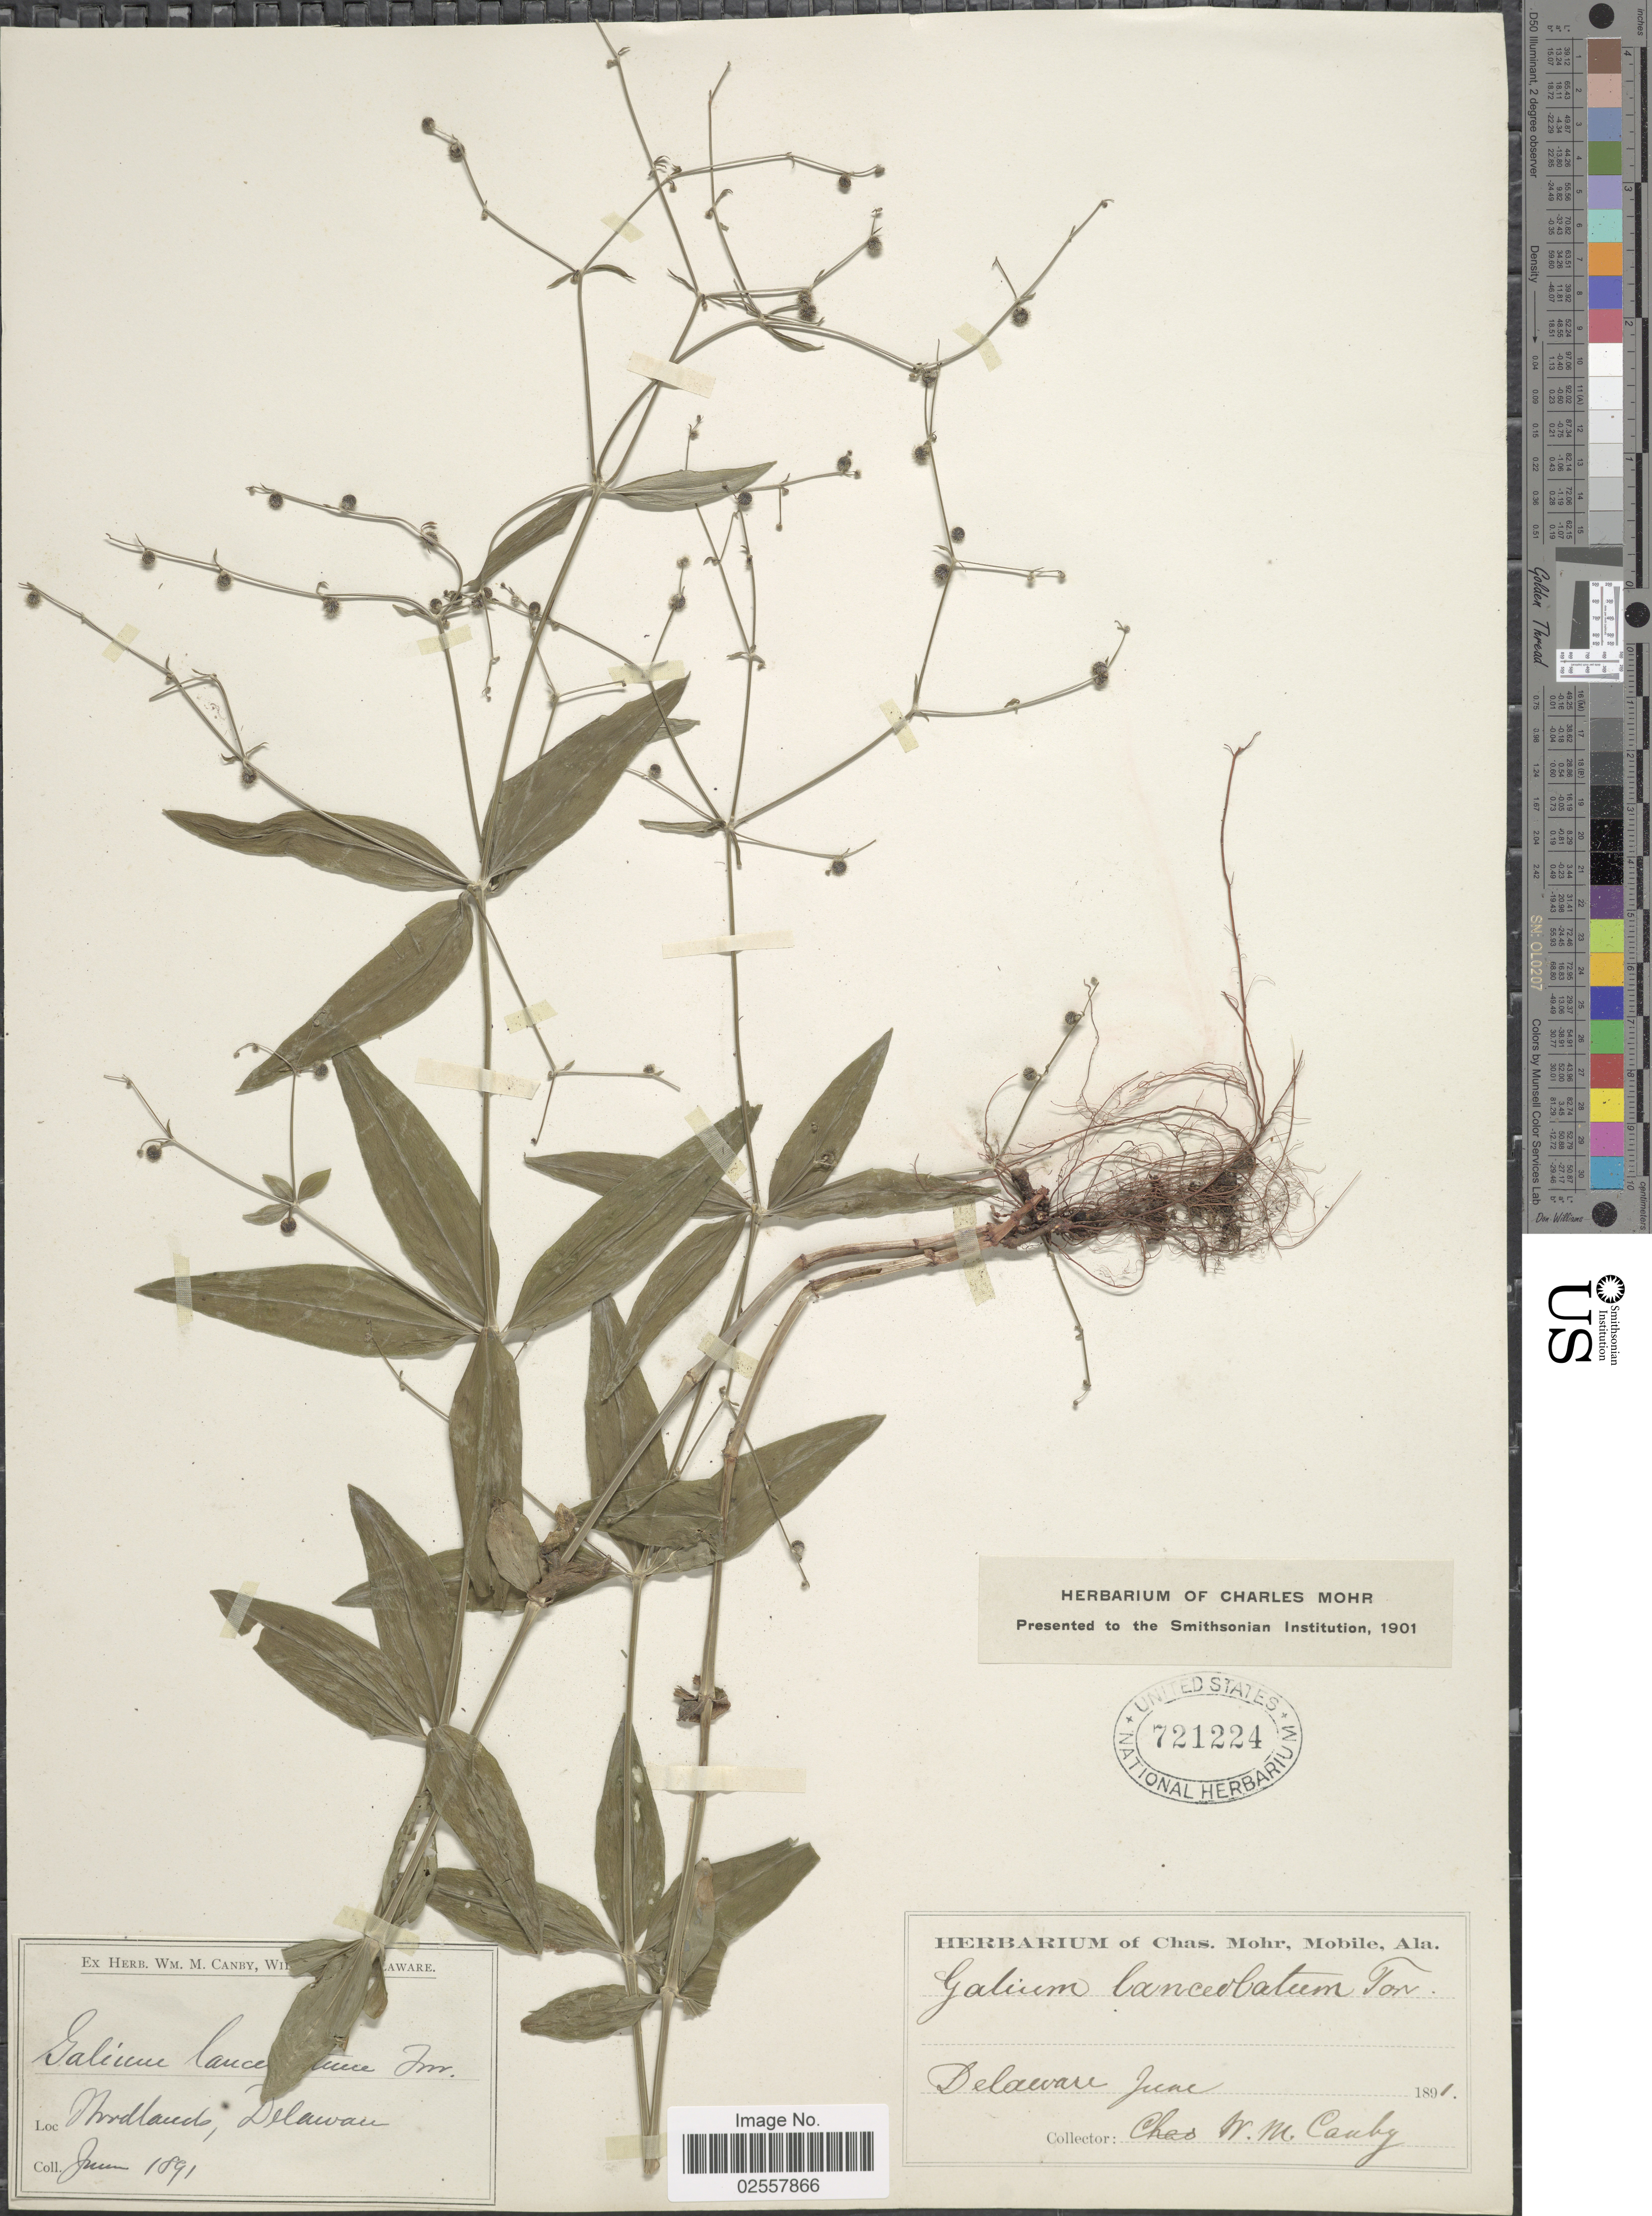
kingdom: Plantae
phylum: Tracheophyta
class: Magnoliopsida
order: Gentianales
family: Rubiaceae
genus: Galium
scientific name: Galium lanceolatum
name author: (Torr. & A. Gray) Torr.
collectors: W. M. Canby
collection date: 1891-06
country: United States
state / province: Delaware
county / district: Kent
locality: Woodland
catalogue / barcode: US 721224